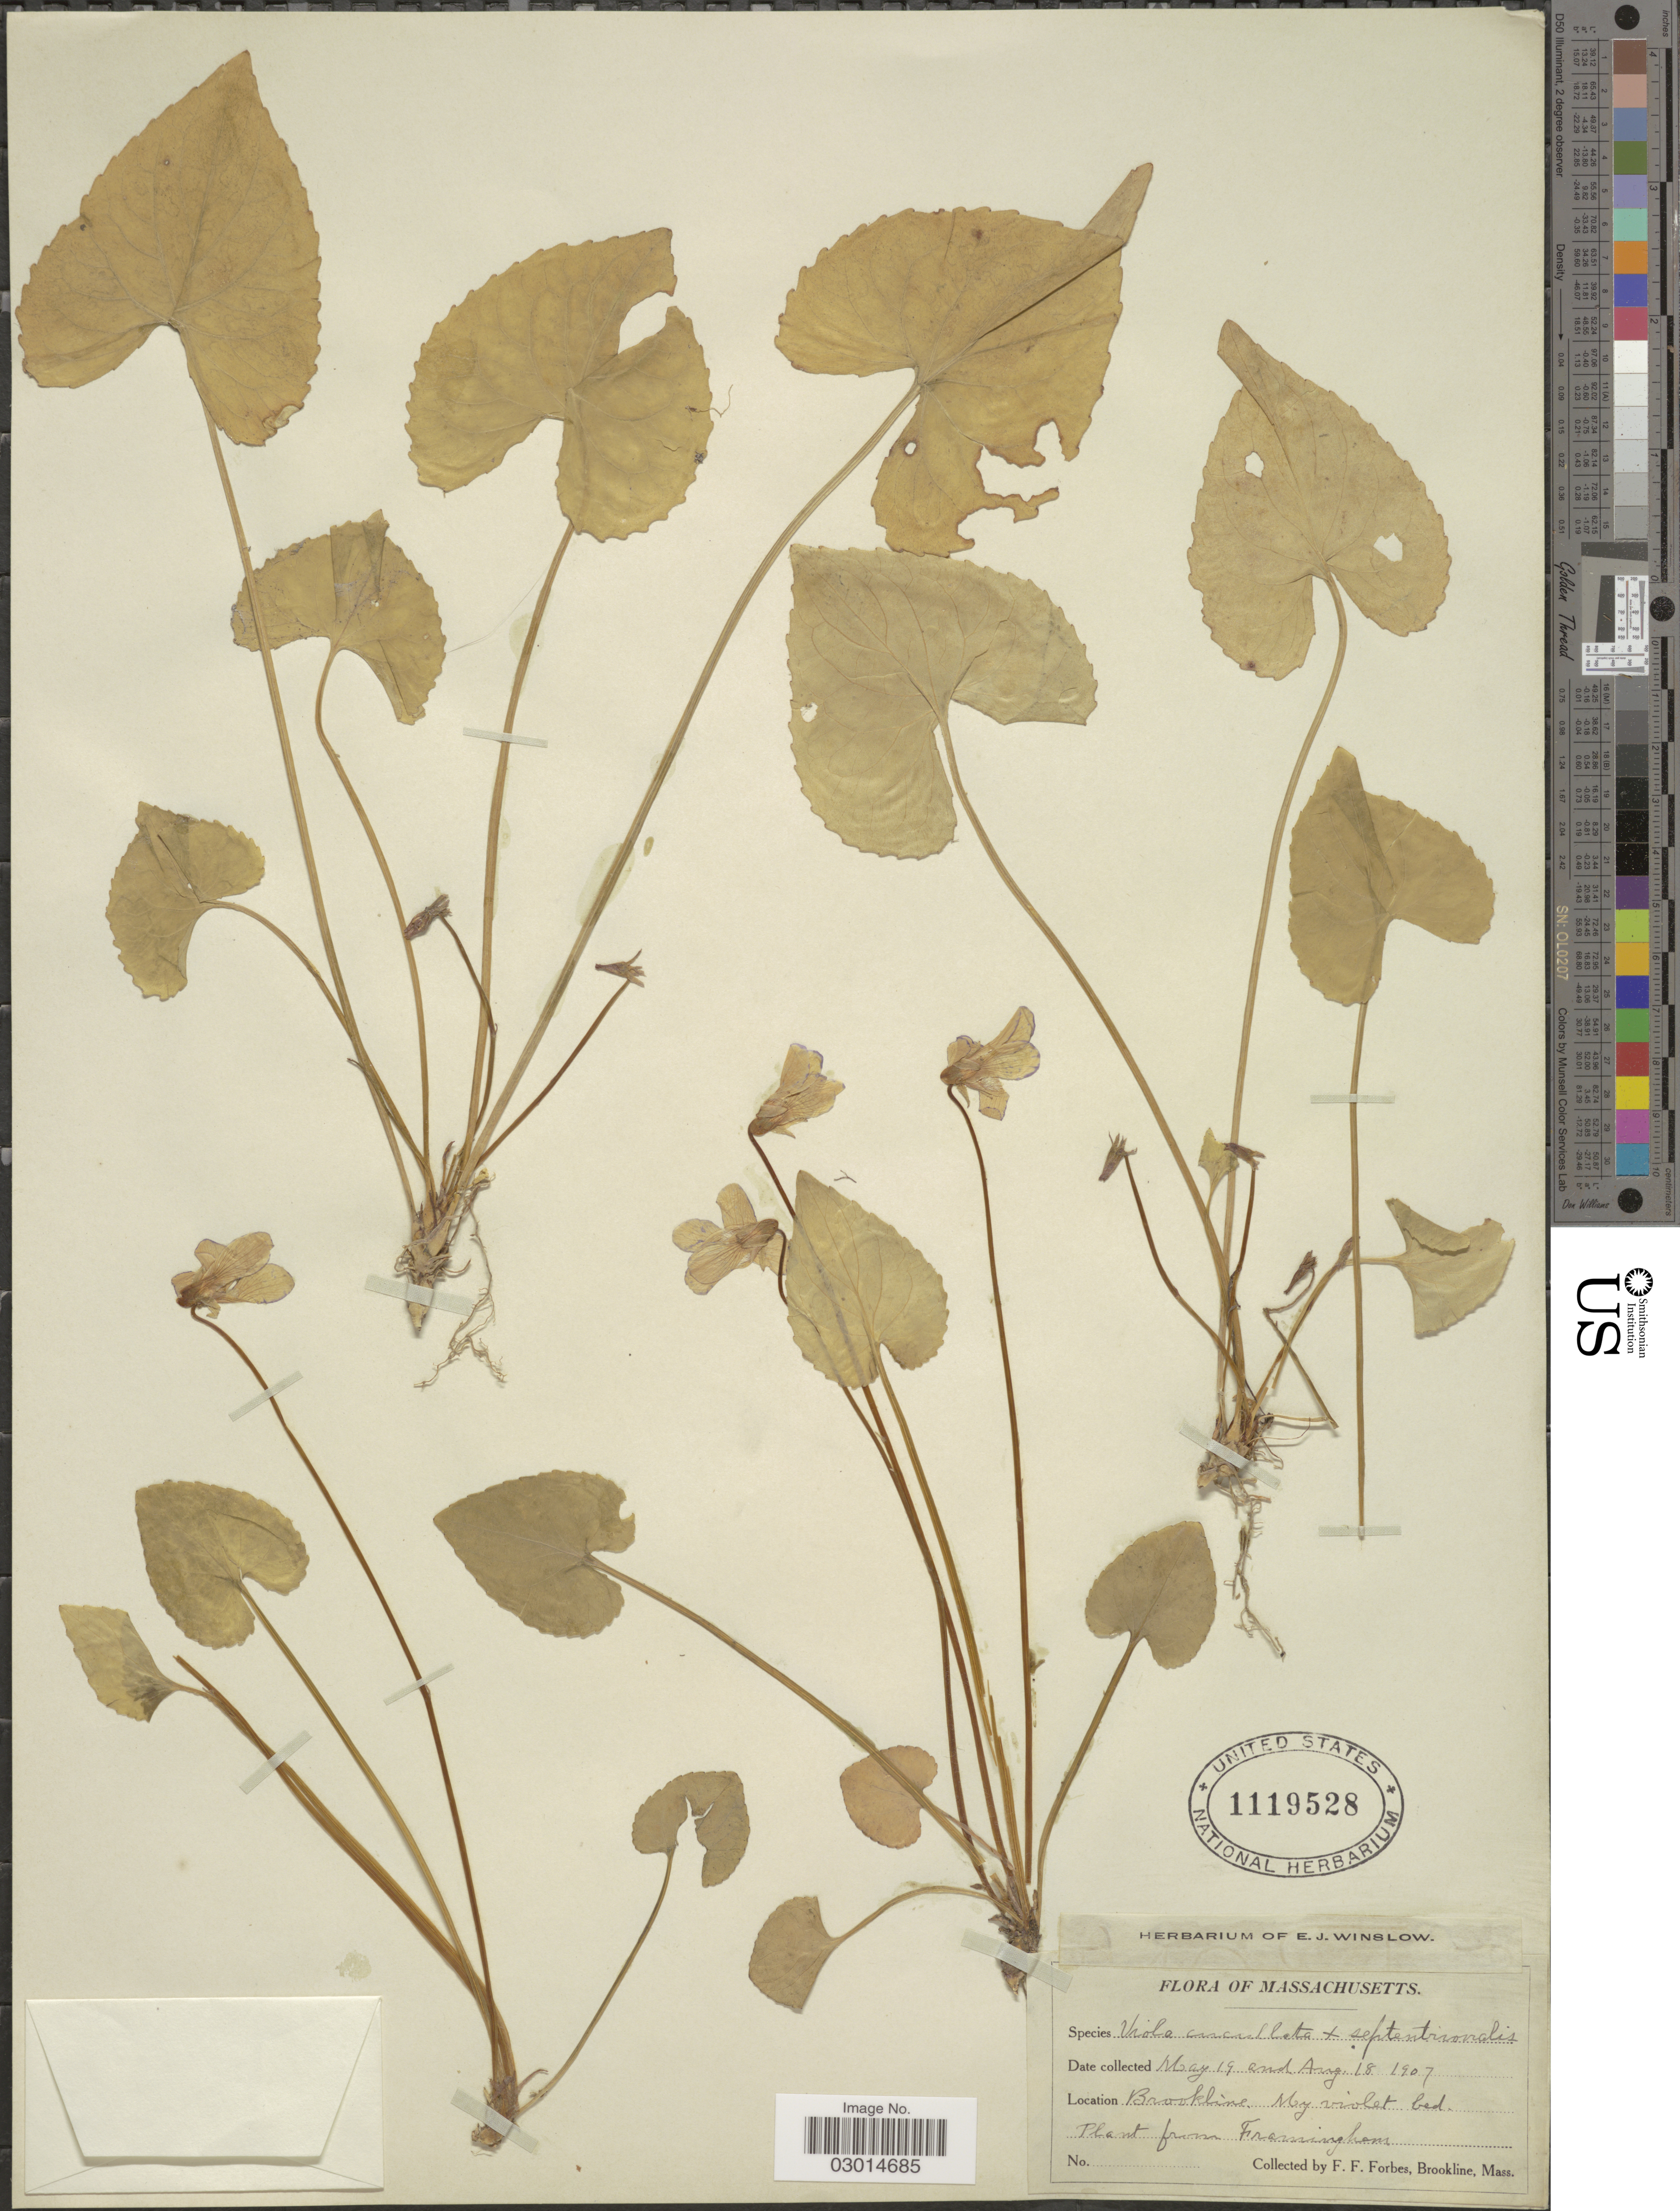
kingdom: Plantae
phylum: Tracheophyta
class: Magnoliopsida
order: Malpighiales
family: Violaceae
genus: Viola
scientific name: Viola cucullata x V. septentrionalis Greene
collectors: F. Forbes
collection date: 1907-05-19/1907-08-18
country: United States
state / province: Massachusetts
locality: Brookline.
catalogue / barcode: US 1119528